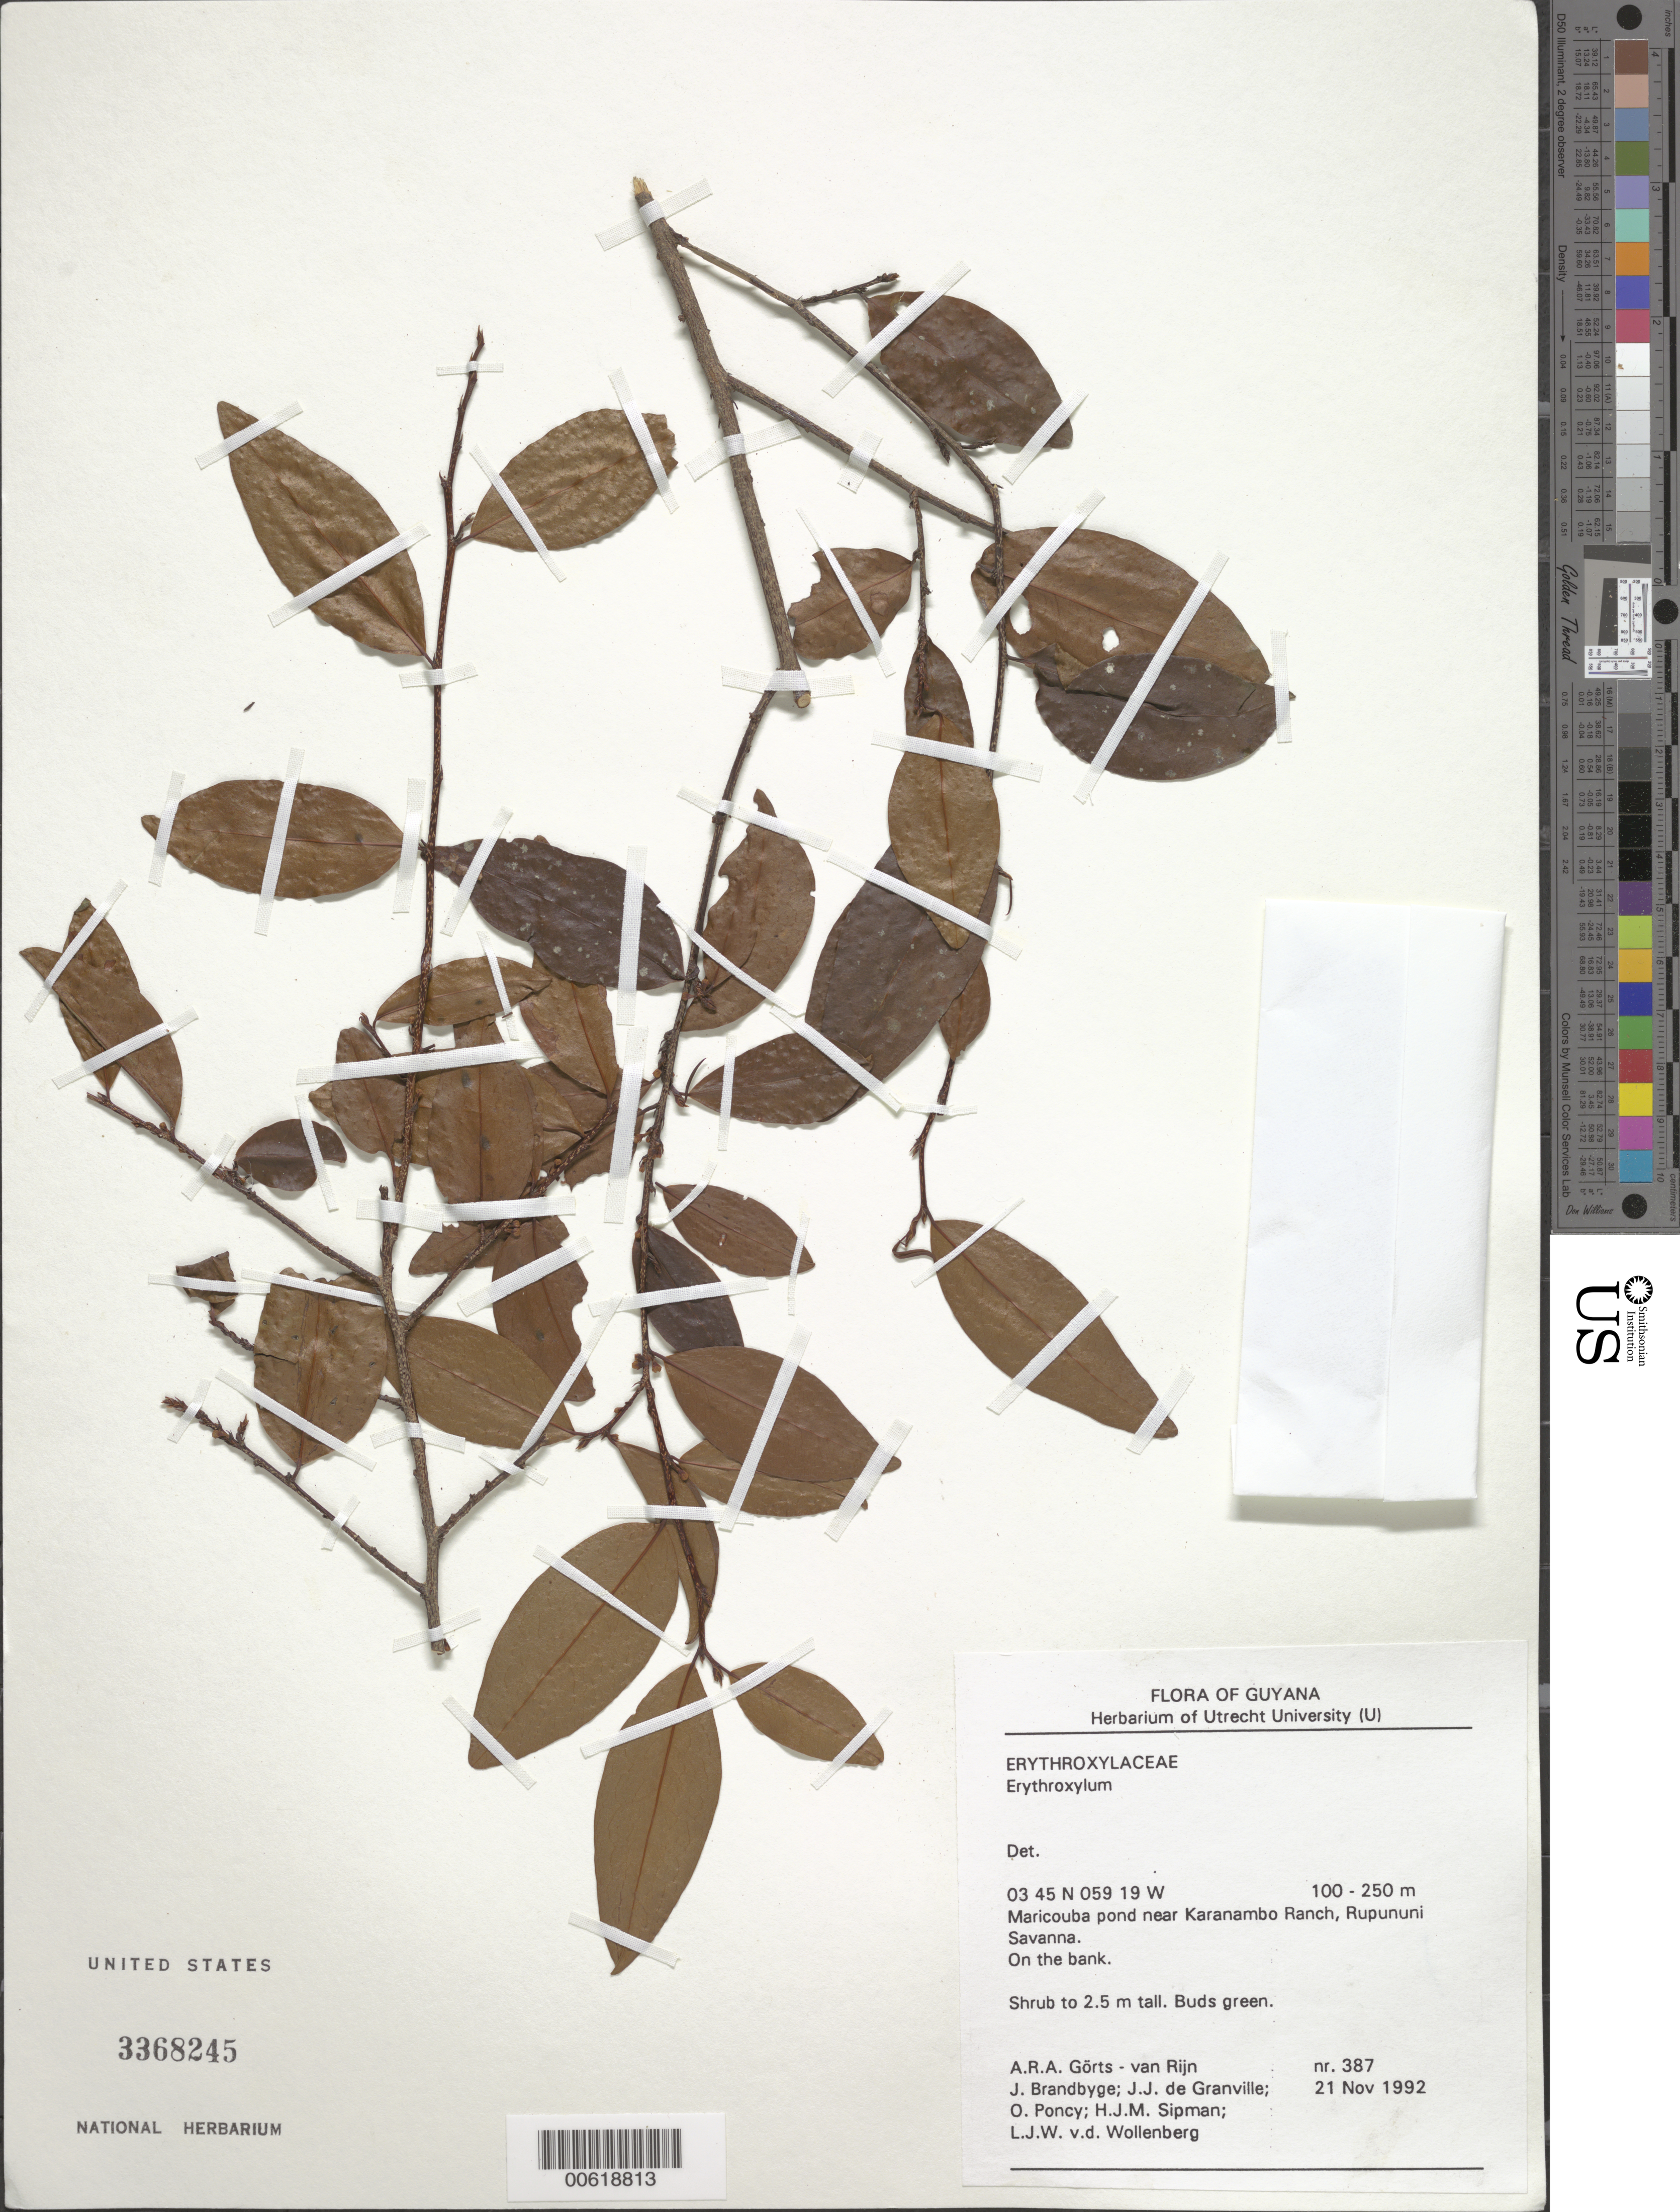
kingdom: Plantae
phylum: Tracheophyta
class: Magnoliopsida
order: Malpighiales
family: Erythroxylaceae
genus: Erythroxylum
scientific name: Erythroxylum sp.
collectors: A. .R. A. Görts-van Rijn, J. Brandbyge, J.-J. de Granville, O. Poncy, H. J. M. Sipman & L. van der Wollenberg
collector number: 387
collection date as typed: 21-Nov-92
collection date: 1992-11-21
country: Guyana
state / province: U. Takutu-U. Essequibo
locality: Karanambo Ranch, Rupununi Savanna, near Maricouba pond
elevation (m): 100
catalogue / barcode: US 3368245